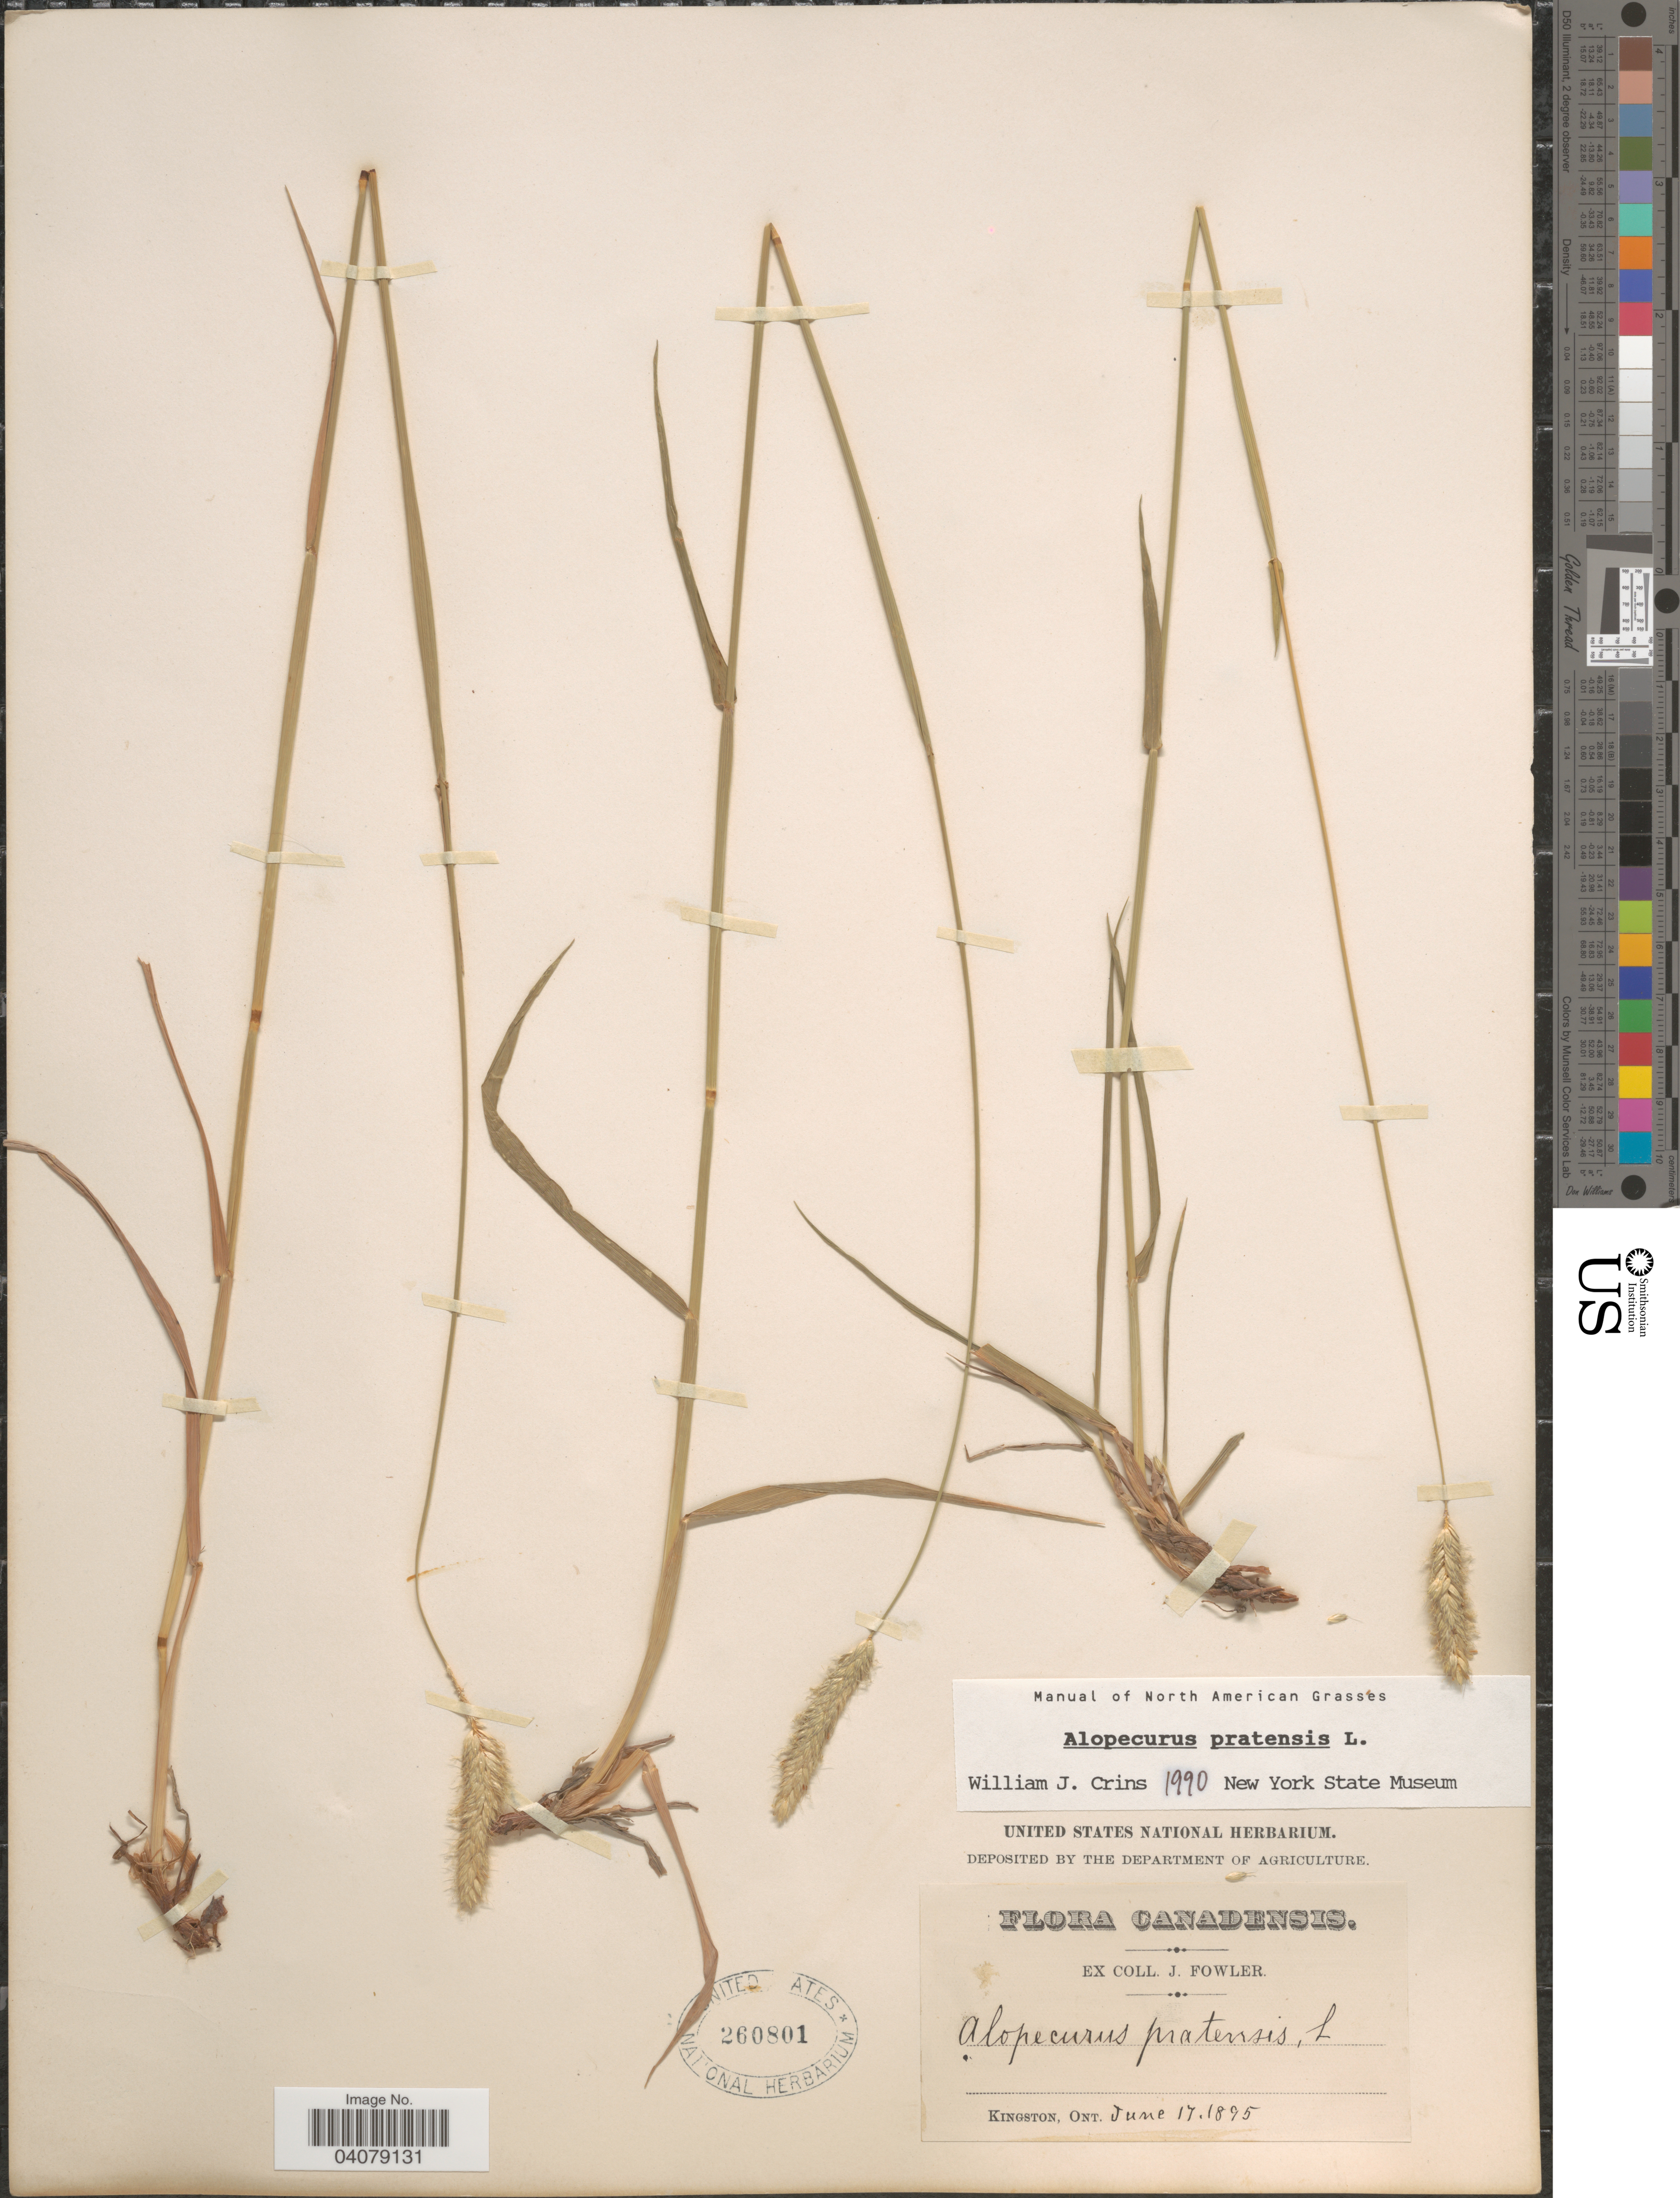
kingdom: Plantae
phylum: Tracheophyta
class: Liliopsida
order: Poales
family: Poaceae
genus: Alopecurus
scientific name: Alopecurus pratensis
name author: L.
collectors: J. Fowler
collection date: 1895-06-17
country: Canada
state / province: Ontario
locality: Kingston.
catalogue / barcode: US 260801